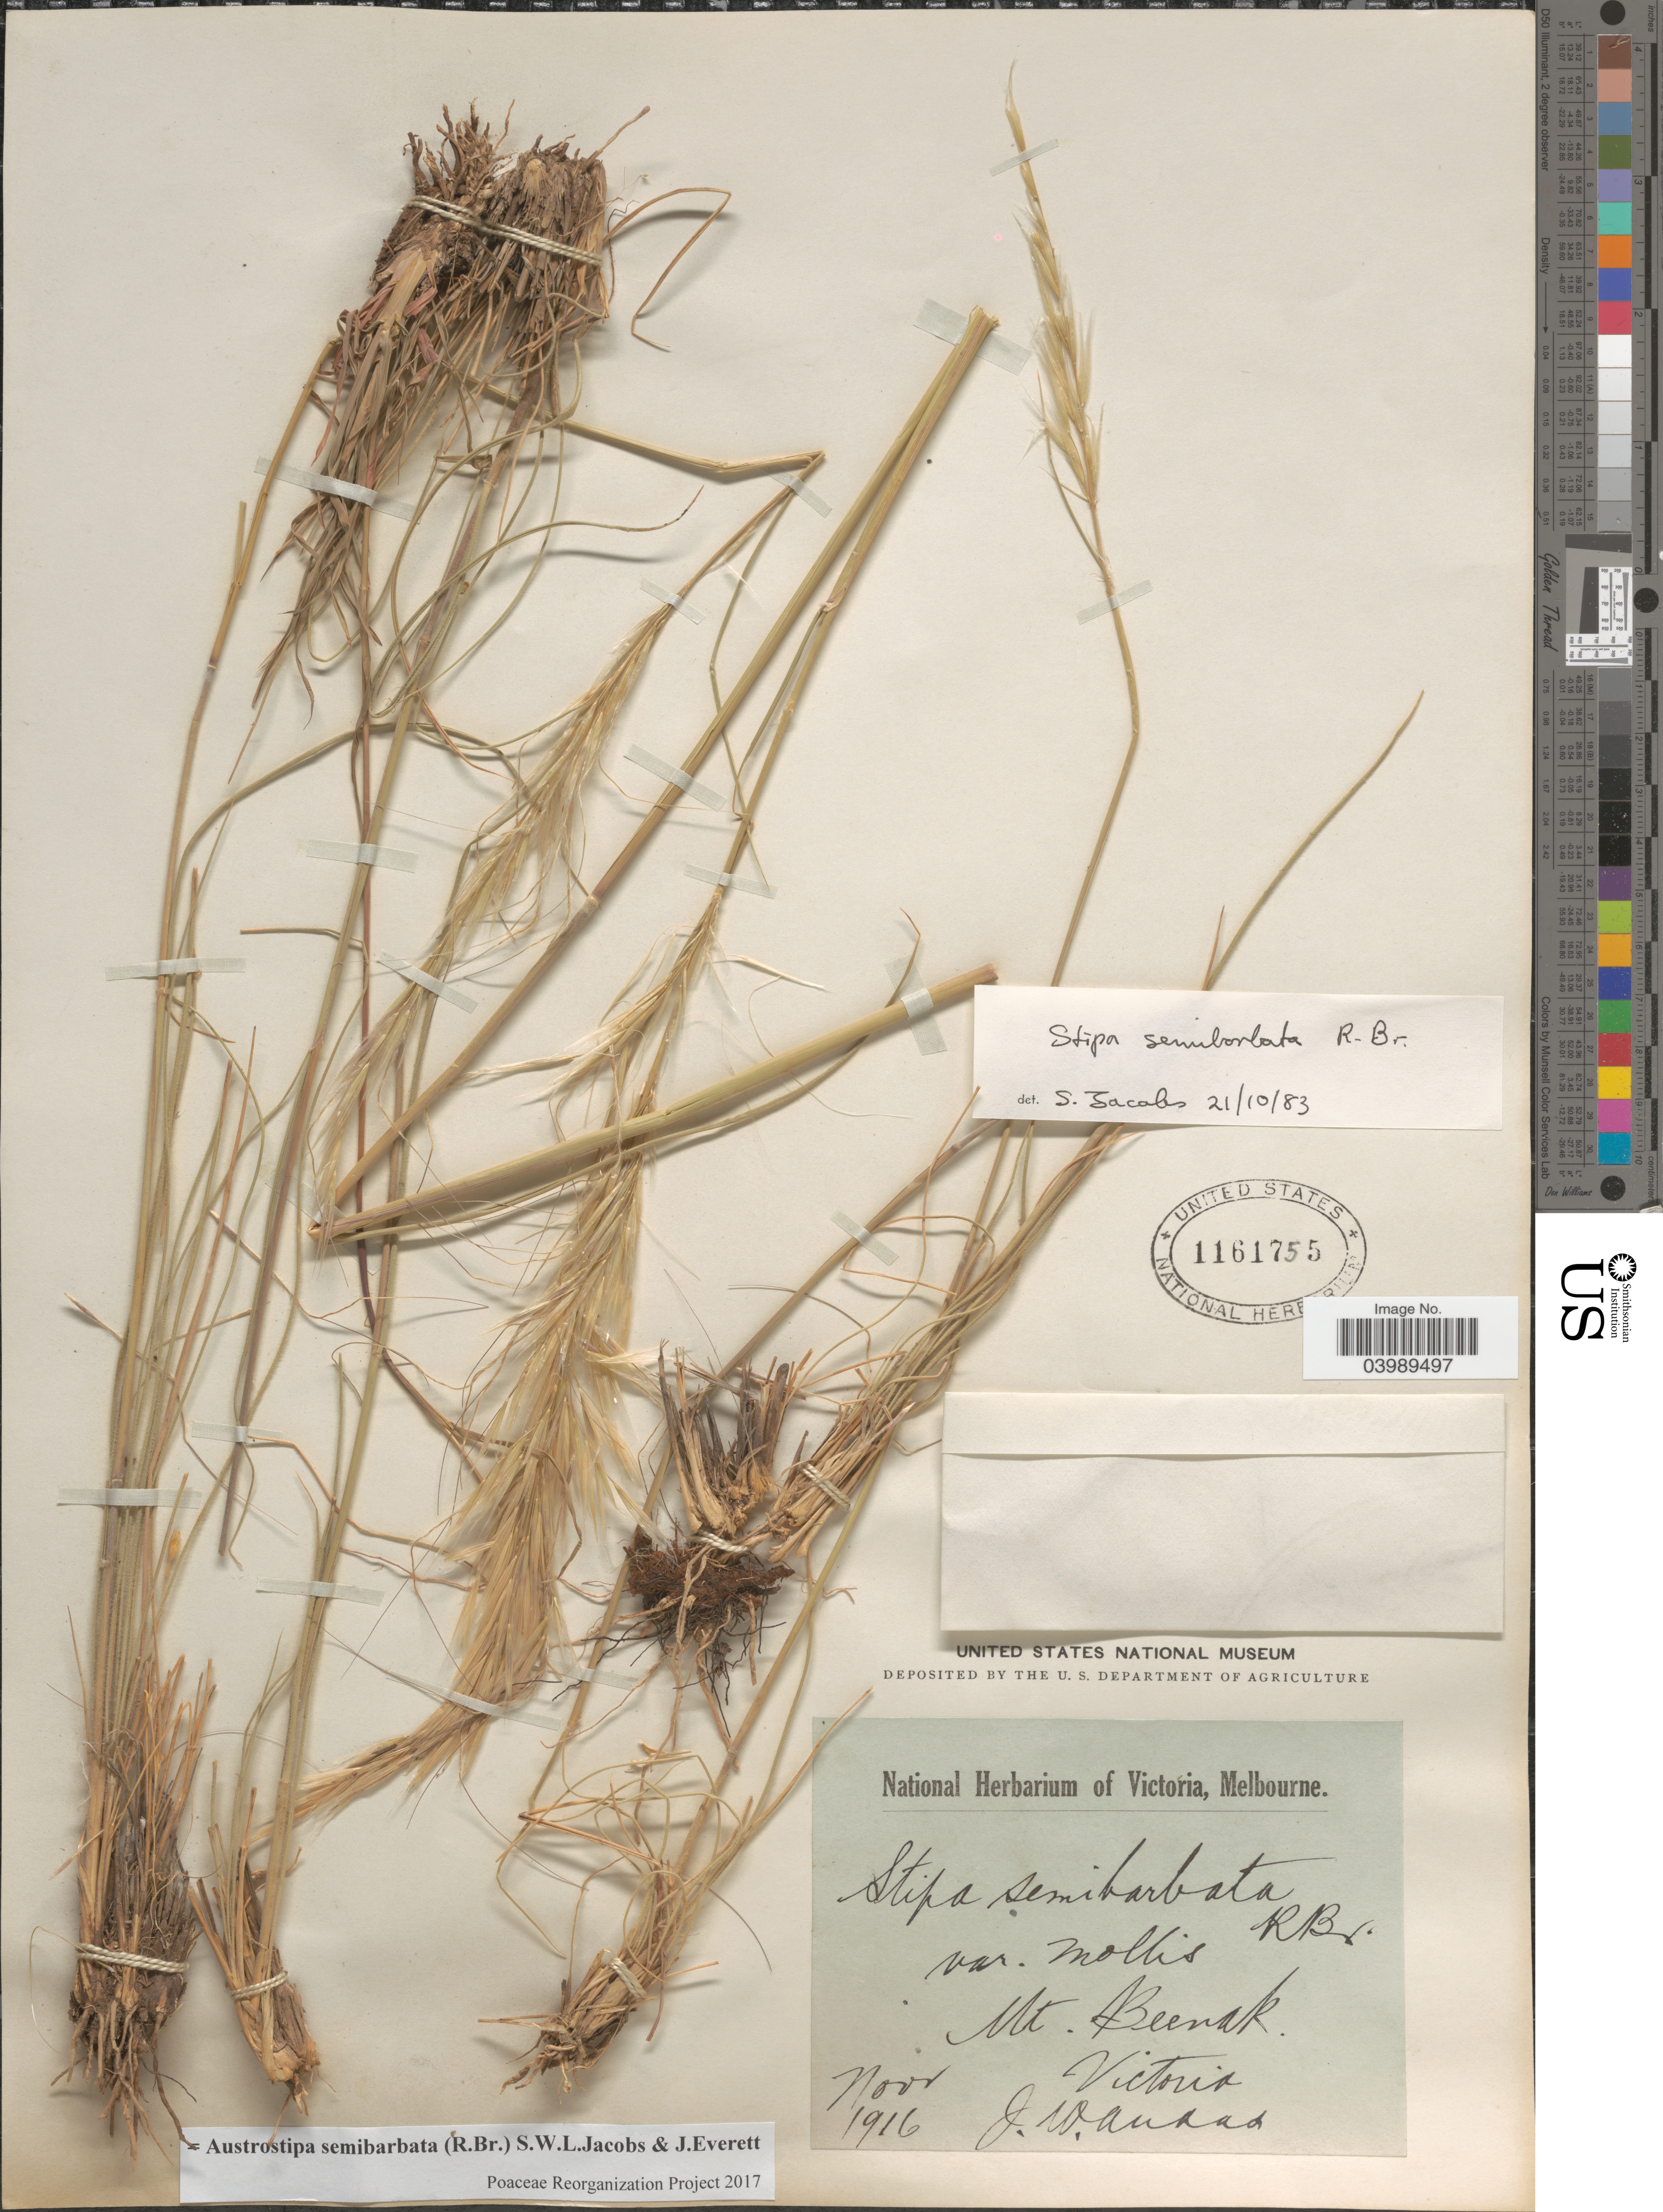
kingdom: Plantae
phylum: Tracheophyta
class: Liliopsida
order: Poales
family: Poaceae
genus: Austrostipa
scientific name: Austrostipa semibarbata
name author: (R. Br.) S.W.L. Jacobs & J. Everett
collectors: J. Wandas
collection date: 1916-11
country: Australia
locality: Mt. Beenak. Victoria.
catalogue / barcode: US 1161755